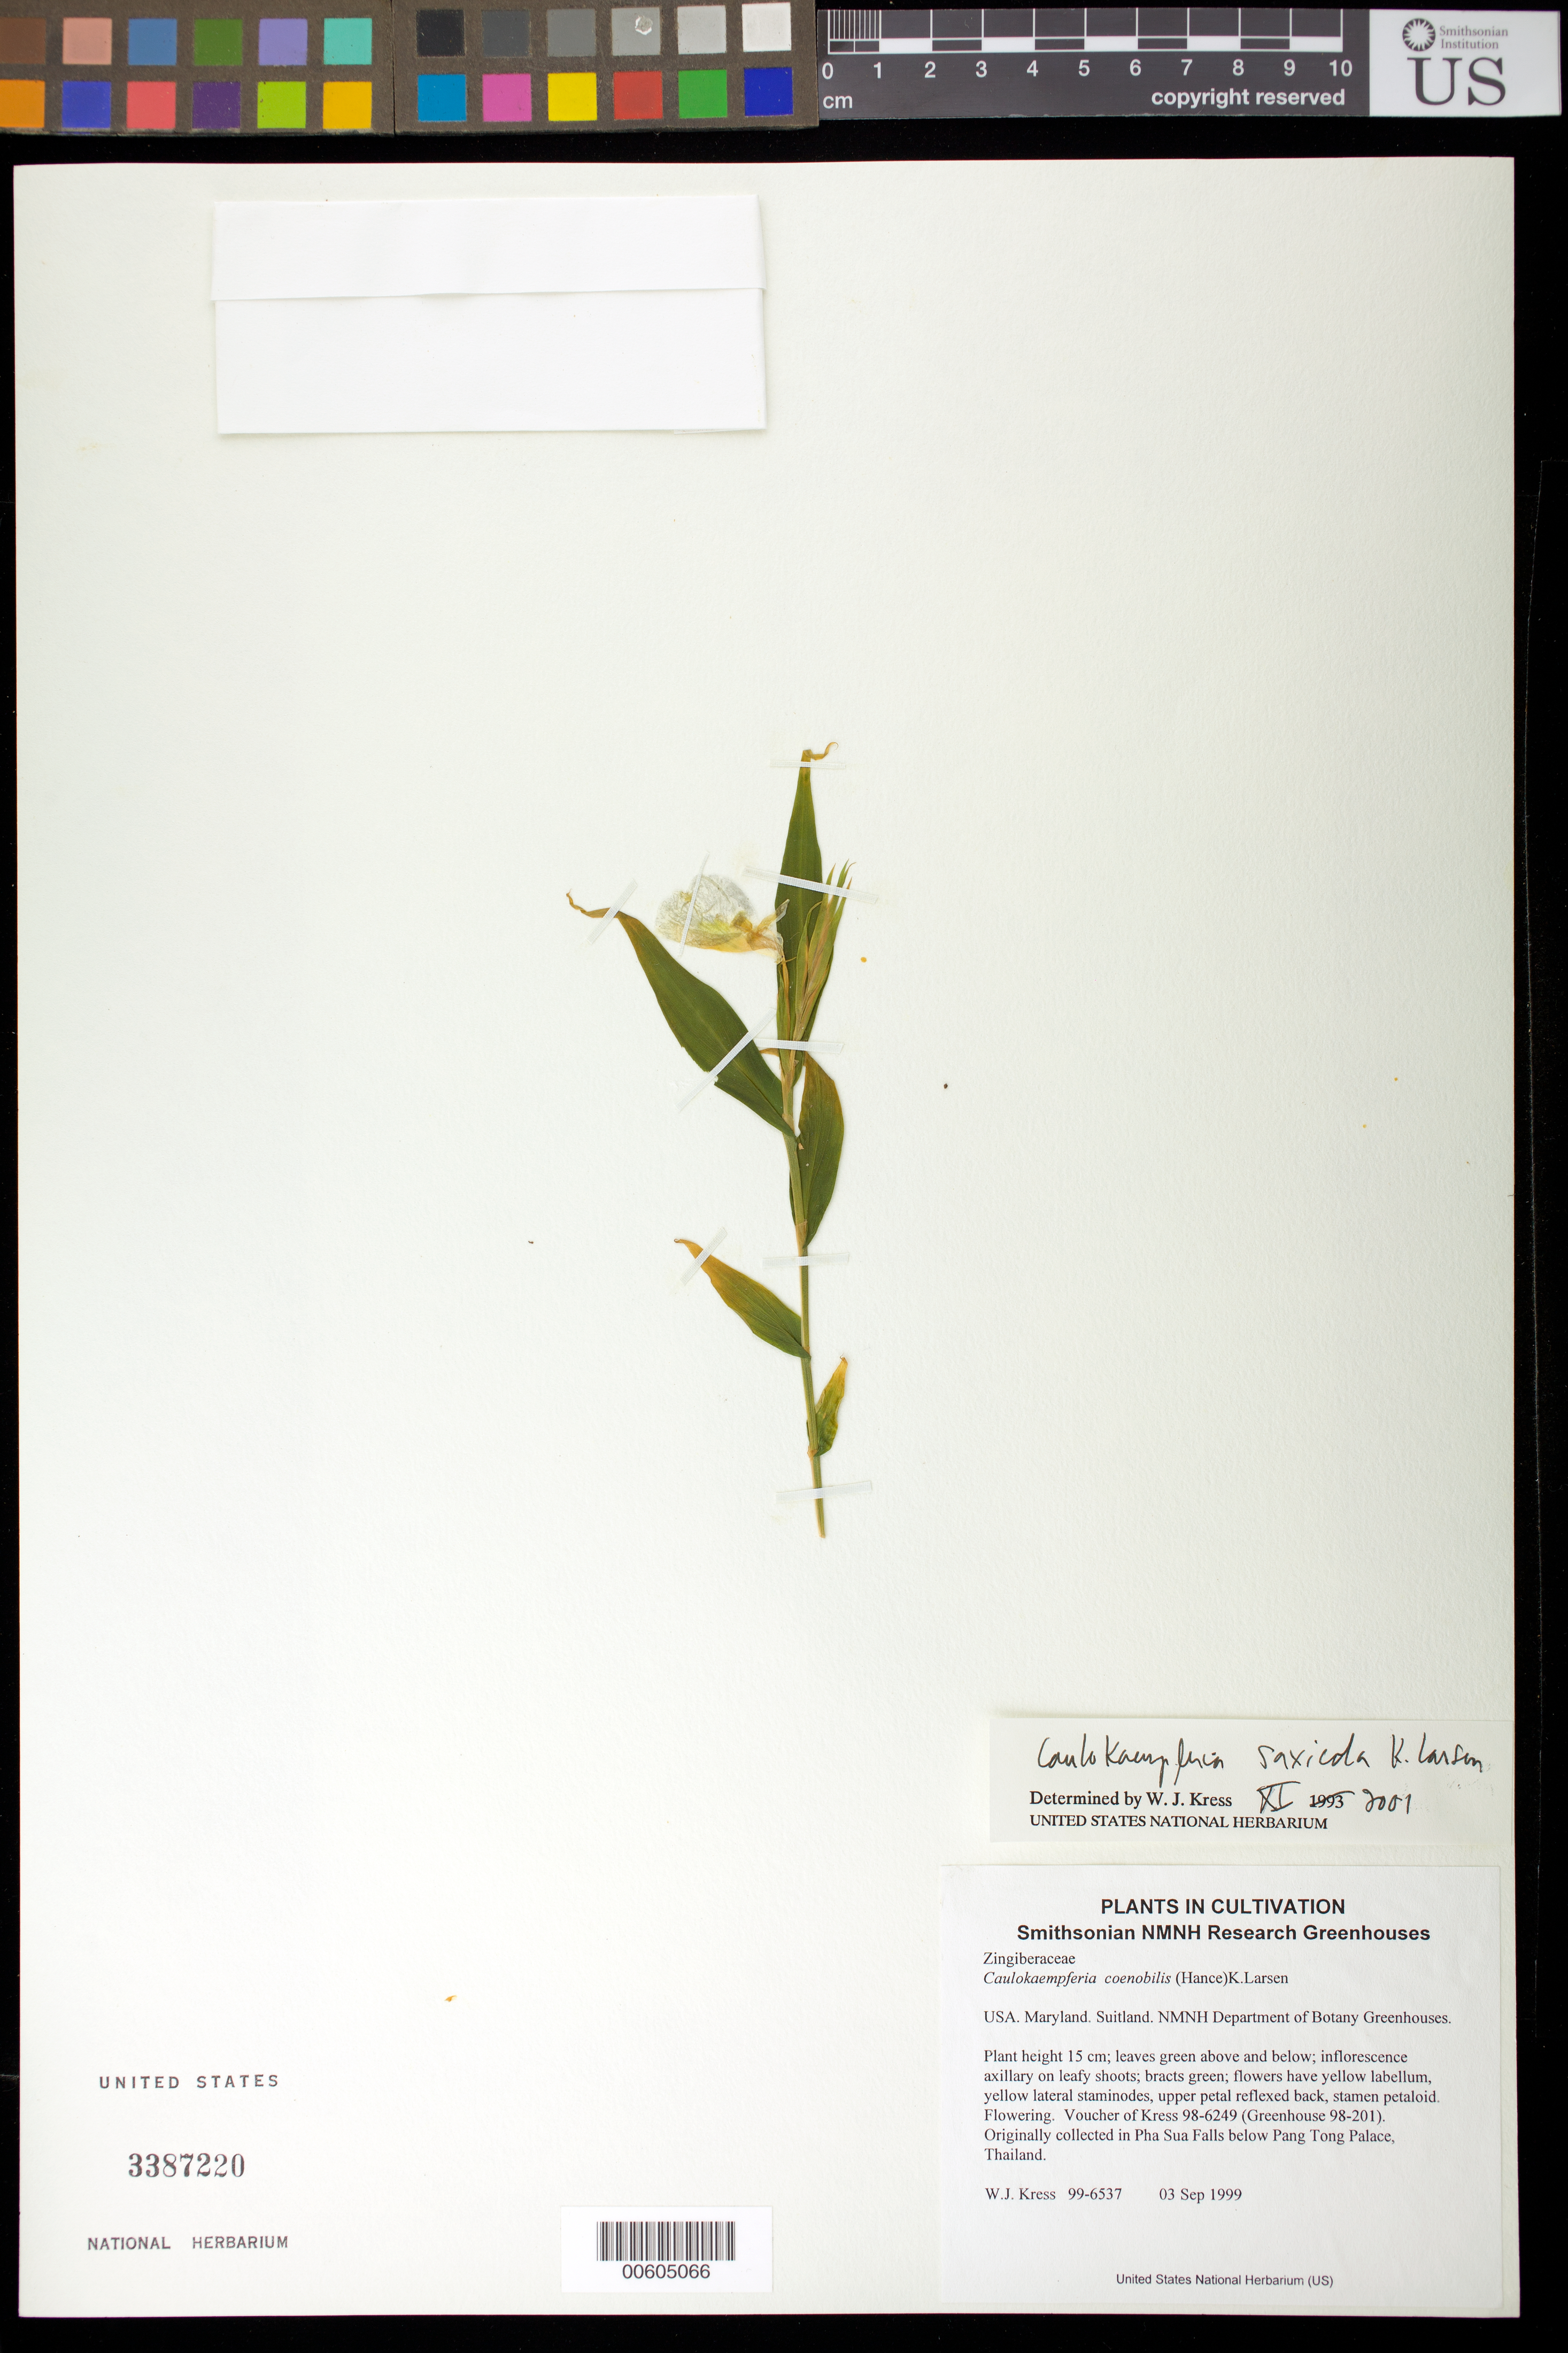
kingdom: Plantae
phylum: Tracheophyta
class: Liliopsida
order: Zingiberales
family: Zingiberaceae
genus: Caulokaempferia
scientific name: Caulokaempferia saxicola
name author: K. Larsen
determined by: Kress, W. J., (US), Smithsonian Institution - National Museum of Natural History (UNITED STATES)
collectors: W. J. Kress & M. Bordelon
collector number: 99-6537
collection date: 1999-09-03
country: United States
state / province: Maryland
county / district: Prince George's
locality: NMNH Botany Research Greenhouses. Suitland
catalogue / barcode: US 3387220